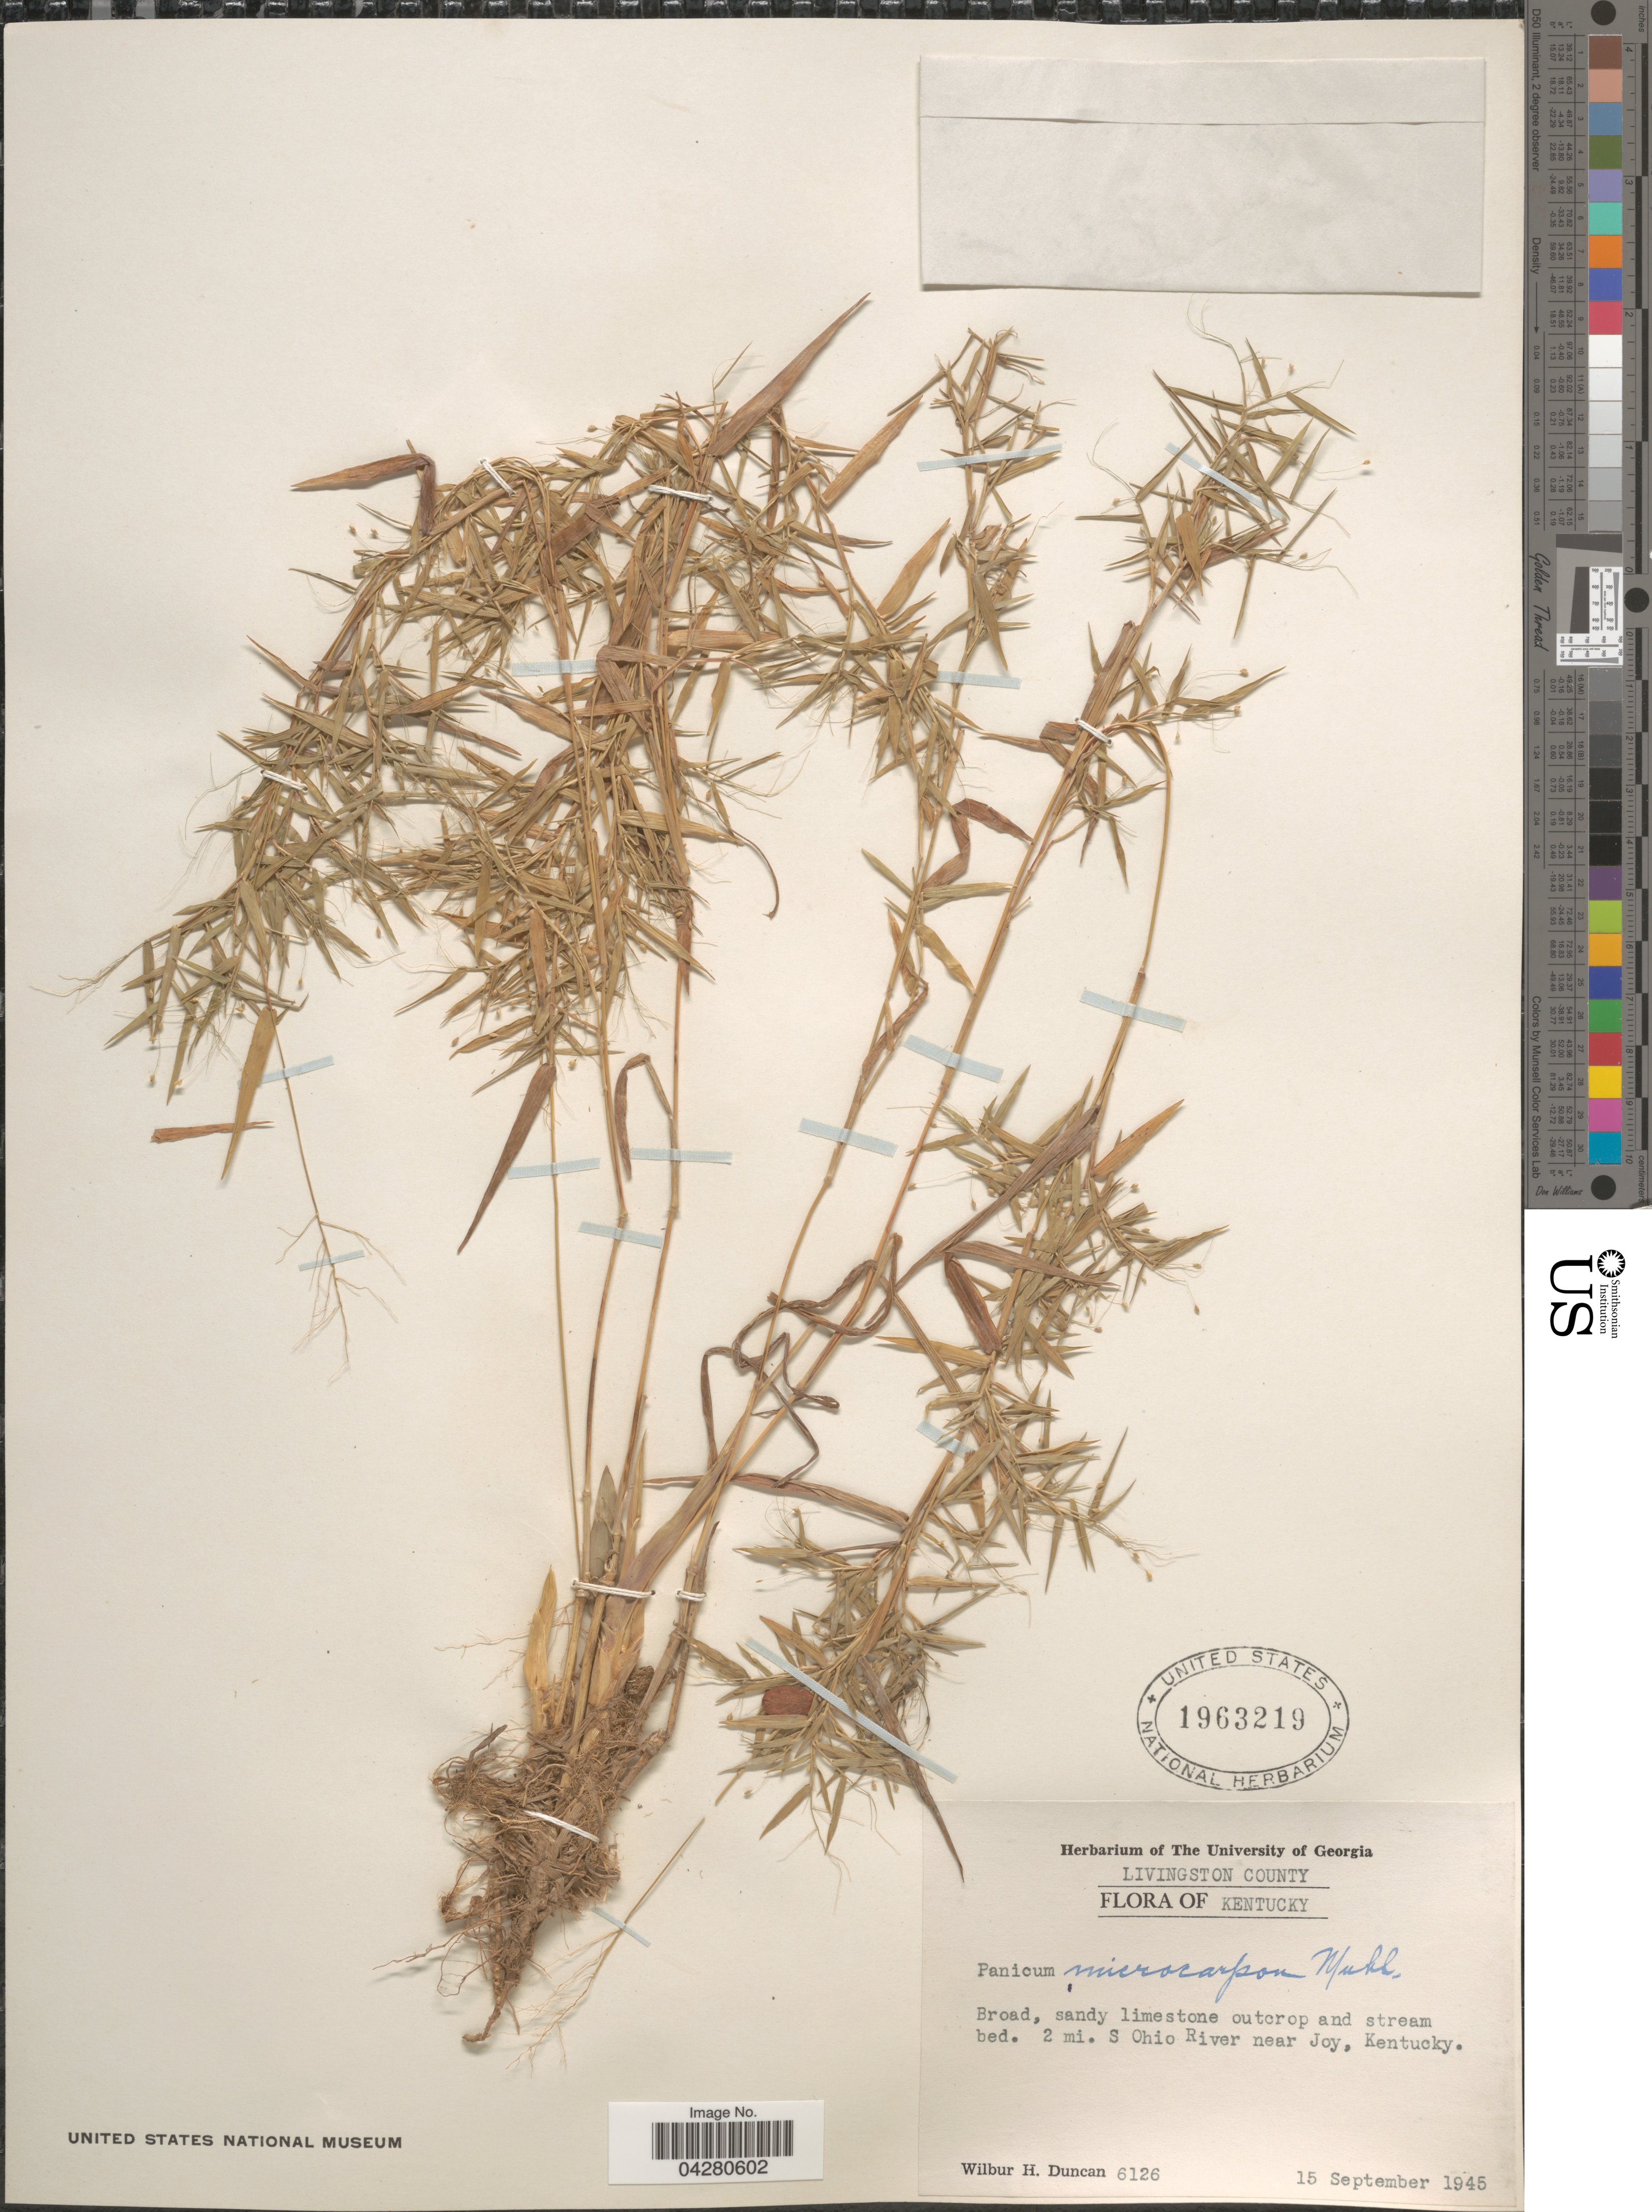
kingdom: Plantae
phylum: Tracheophyta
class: Liliopsida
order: Poales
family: Poaceae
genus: Dichanthelium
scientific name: Dichanthelium dichotomum var. dichotomum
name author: (L.) Gould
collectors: W. H. Duncan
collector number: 6126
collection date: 1945-09-15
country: United States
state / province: Kentucky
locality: Livingston County. 2 mi. S Ohio River near Joy.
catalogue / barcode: US 1963219